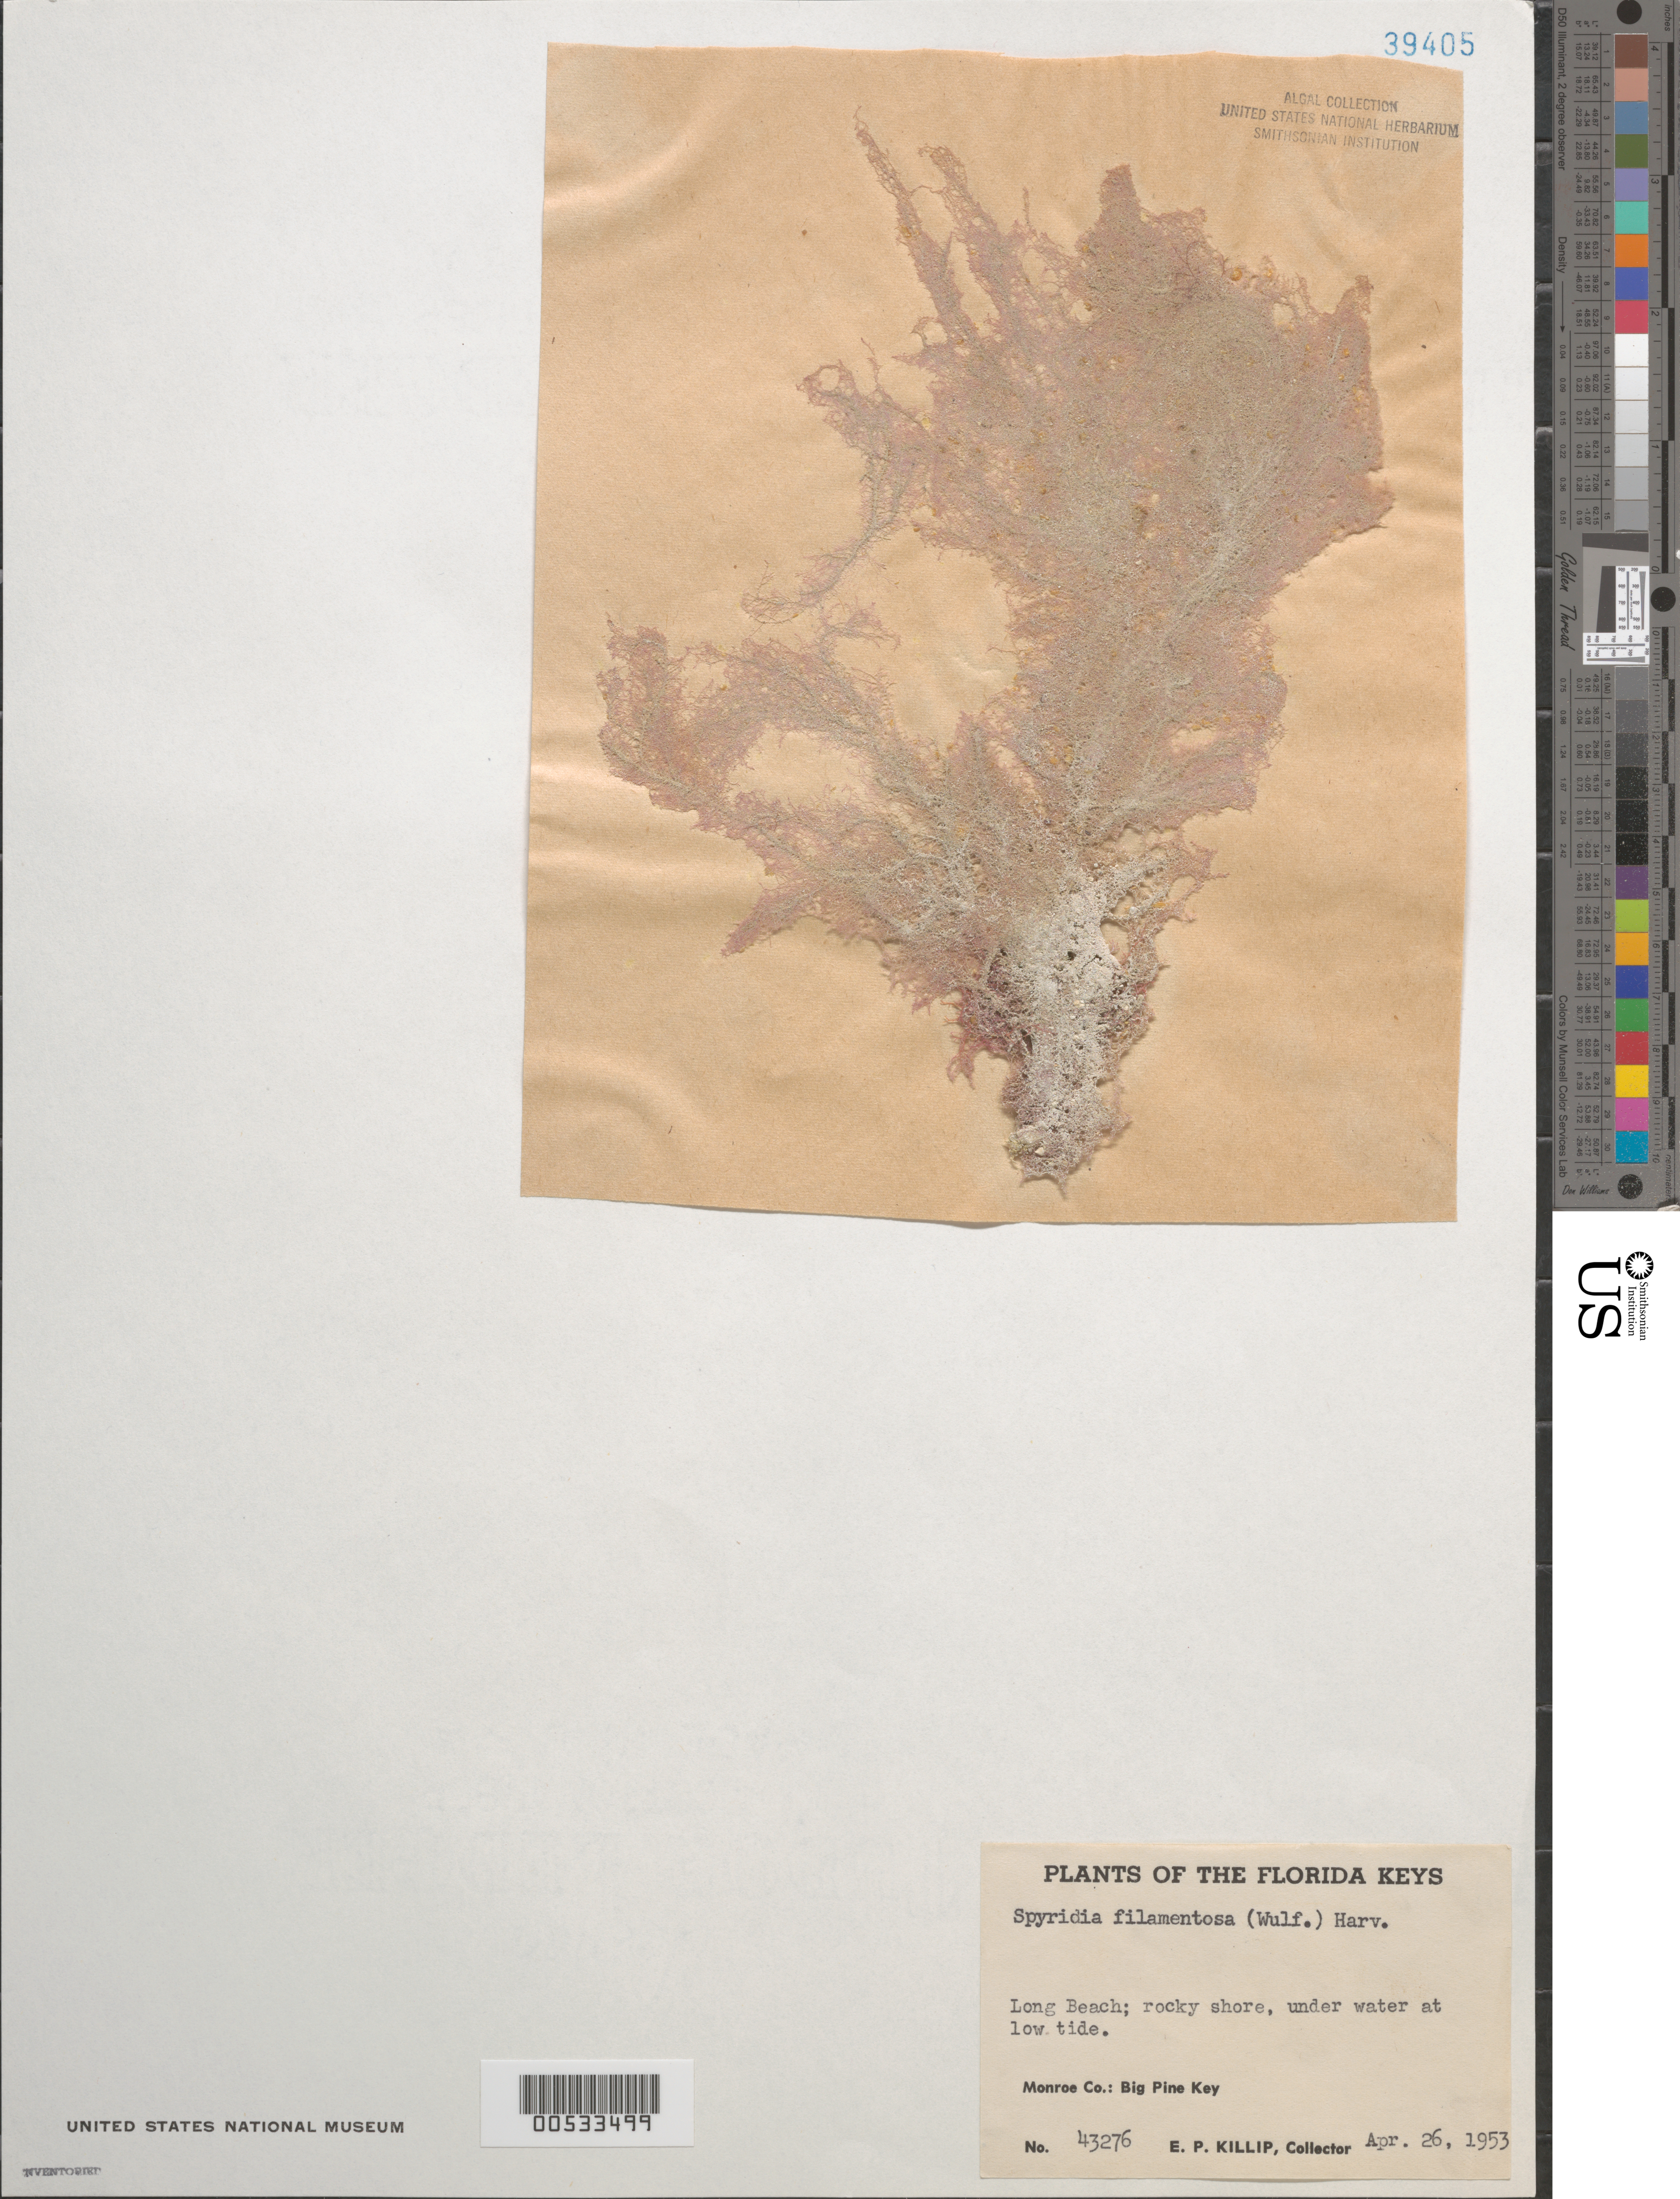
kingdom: Plantae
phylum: Rhodophyta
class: Florideophyceae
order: Ceramiales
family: Spyridiaceae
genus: Spyridia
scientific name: Spyridia filamentosa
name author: (Wulfen) Harv.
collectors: E. P. Killip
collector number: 43276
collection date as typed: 26 Apr 1953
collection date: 1953-04-26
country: United States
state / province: Florida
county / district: Monroe County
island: Big Pine Key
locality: Long Beach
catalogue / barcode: US 39405